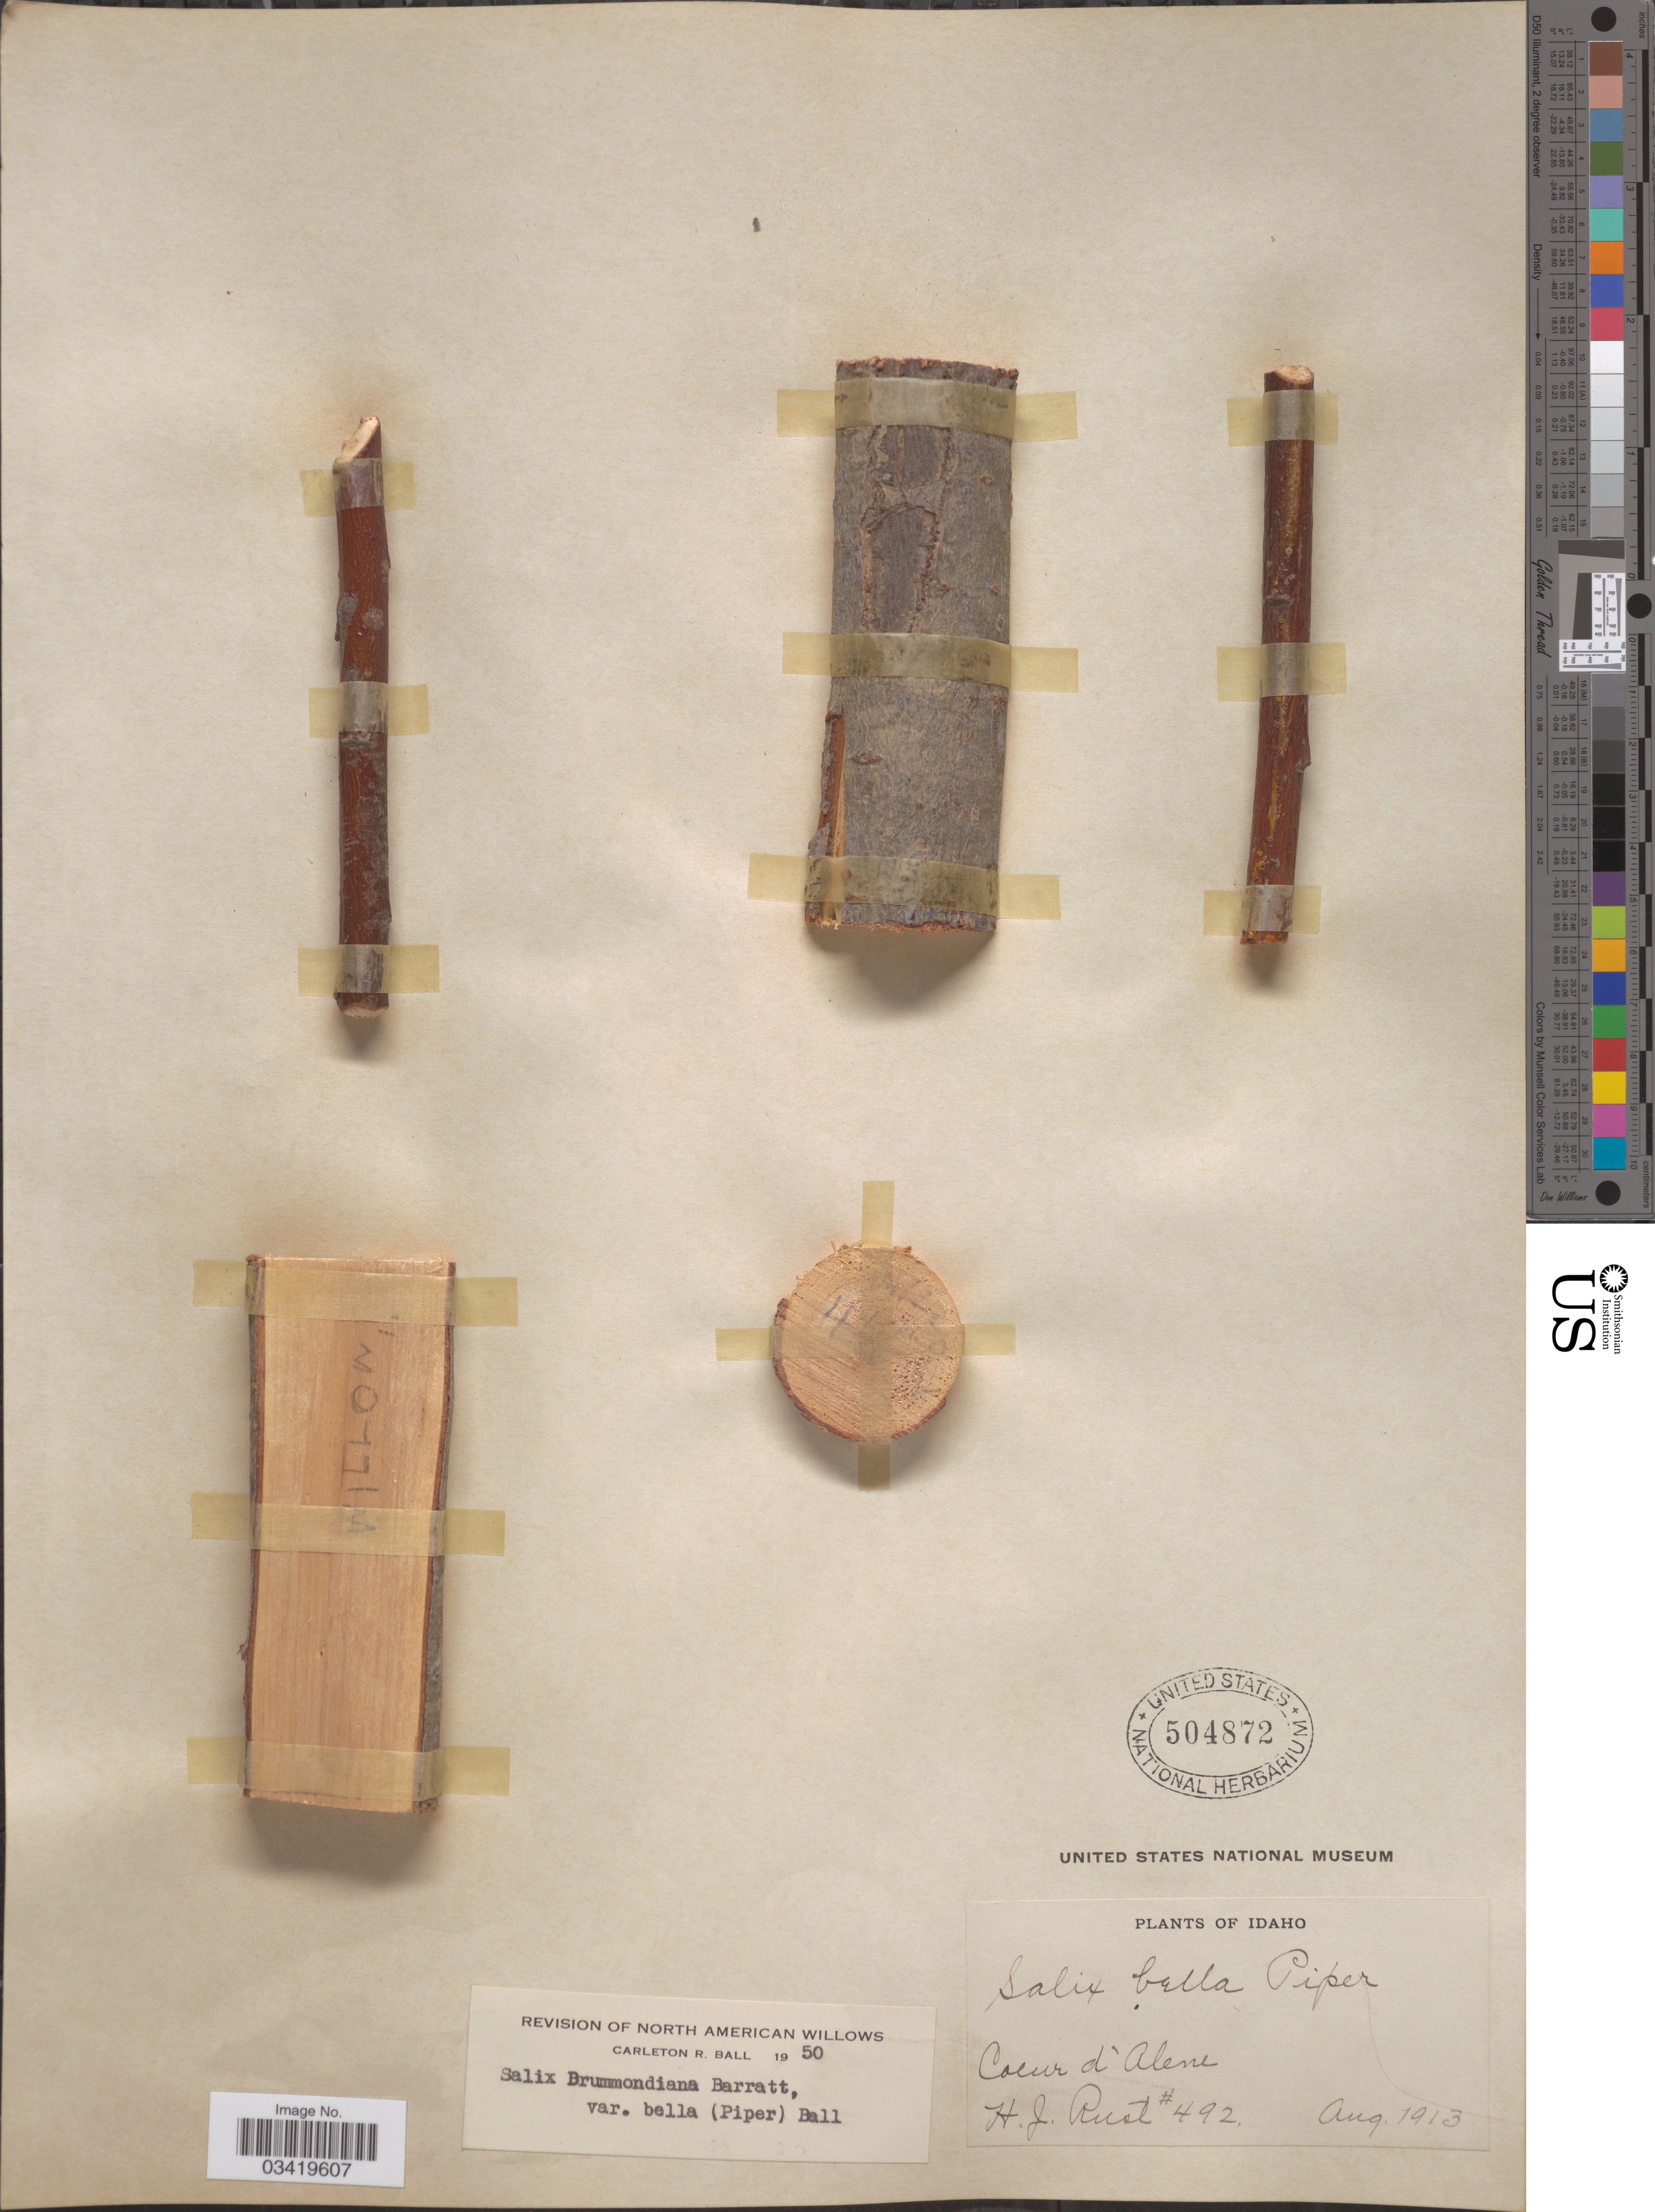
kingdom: Plantae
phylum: Tracheophyta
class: Magnoliopsida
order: Malpighiales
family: Salicaceae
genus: Salix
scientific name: Salix bella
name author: Piper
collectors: H. J. Rust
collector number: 492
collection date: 1913-08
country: United States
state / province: Idaho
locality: Coeur d'Alene.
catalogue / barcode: US 504872